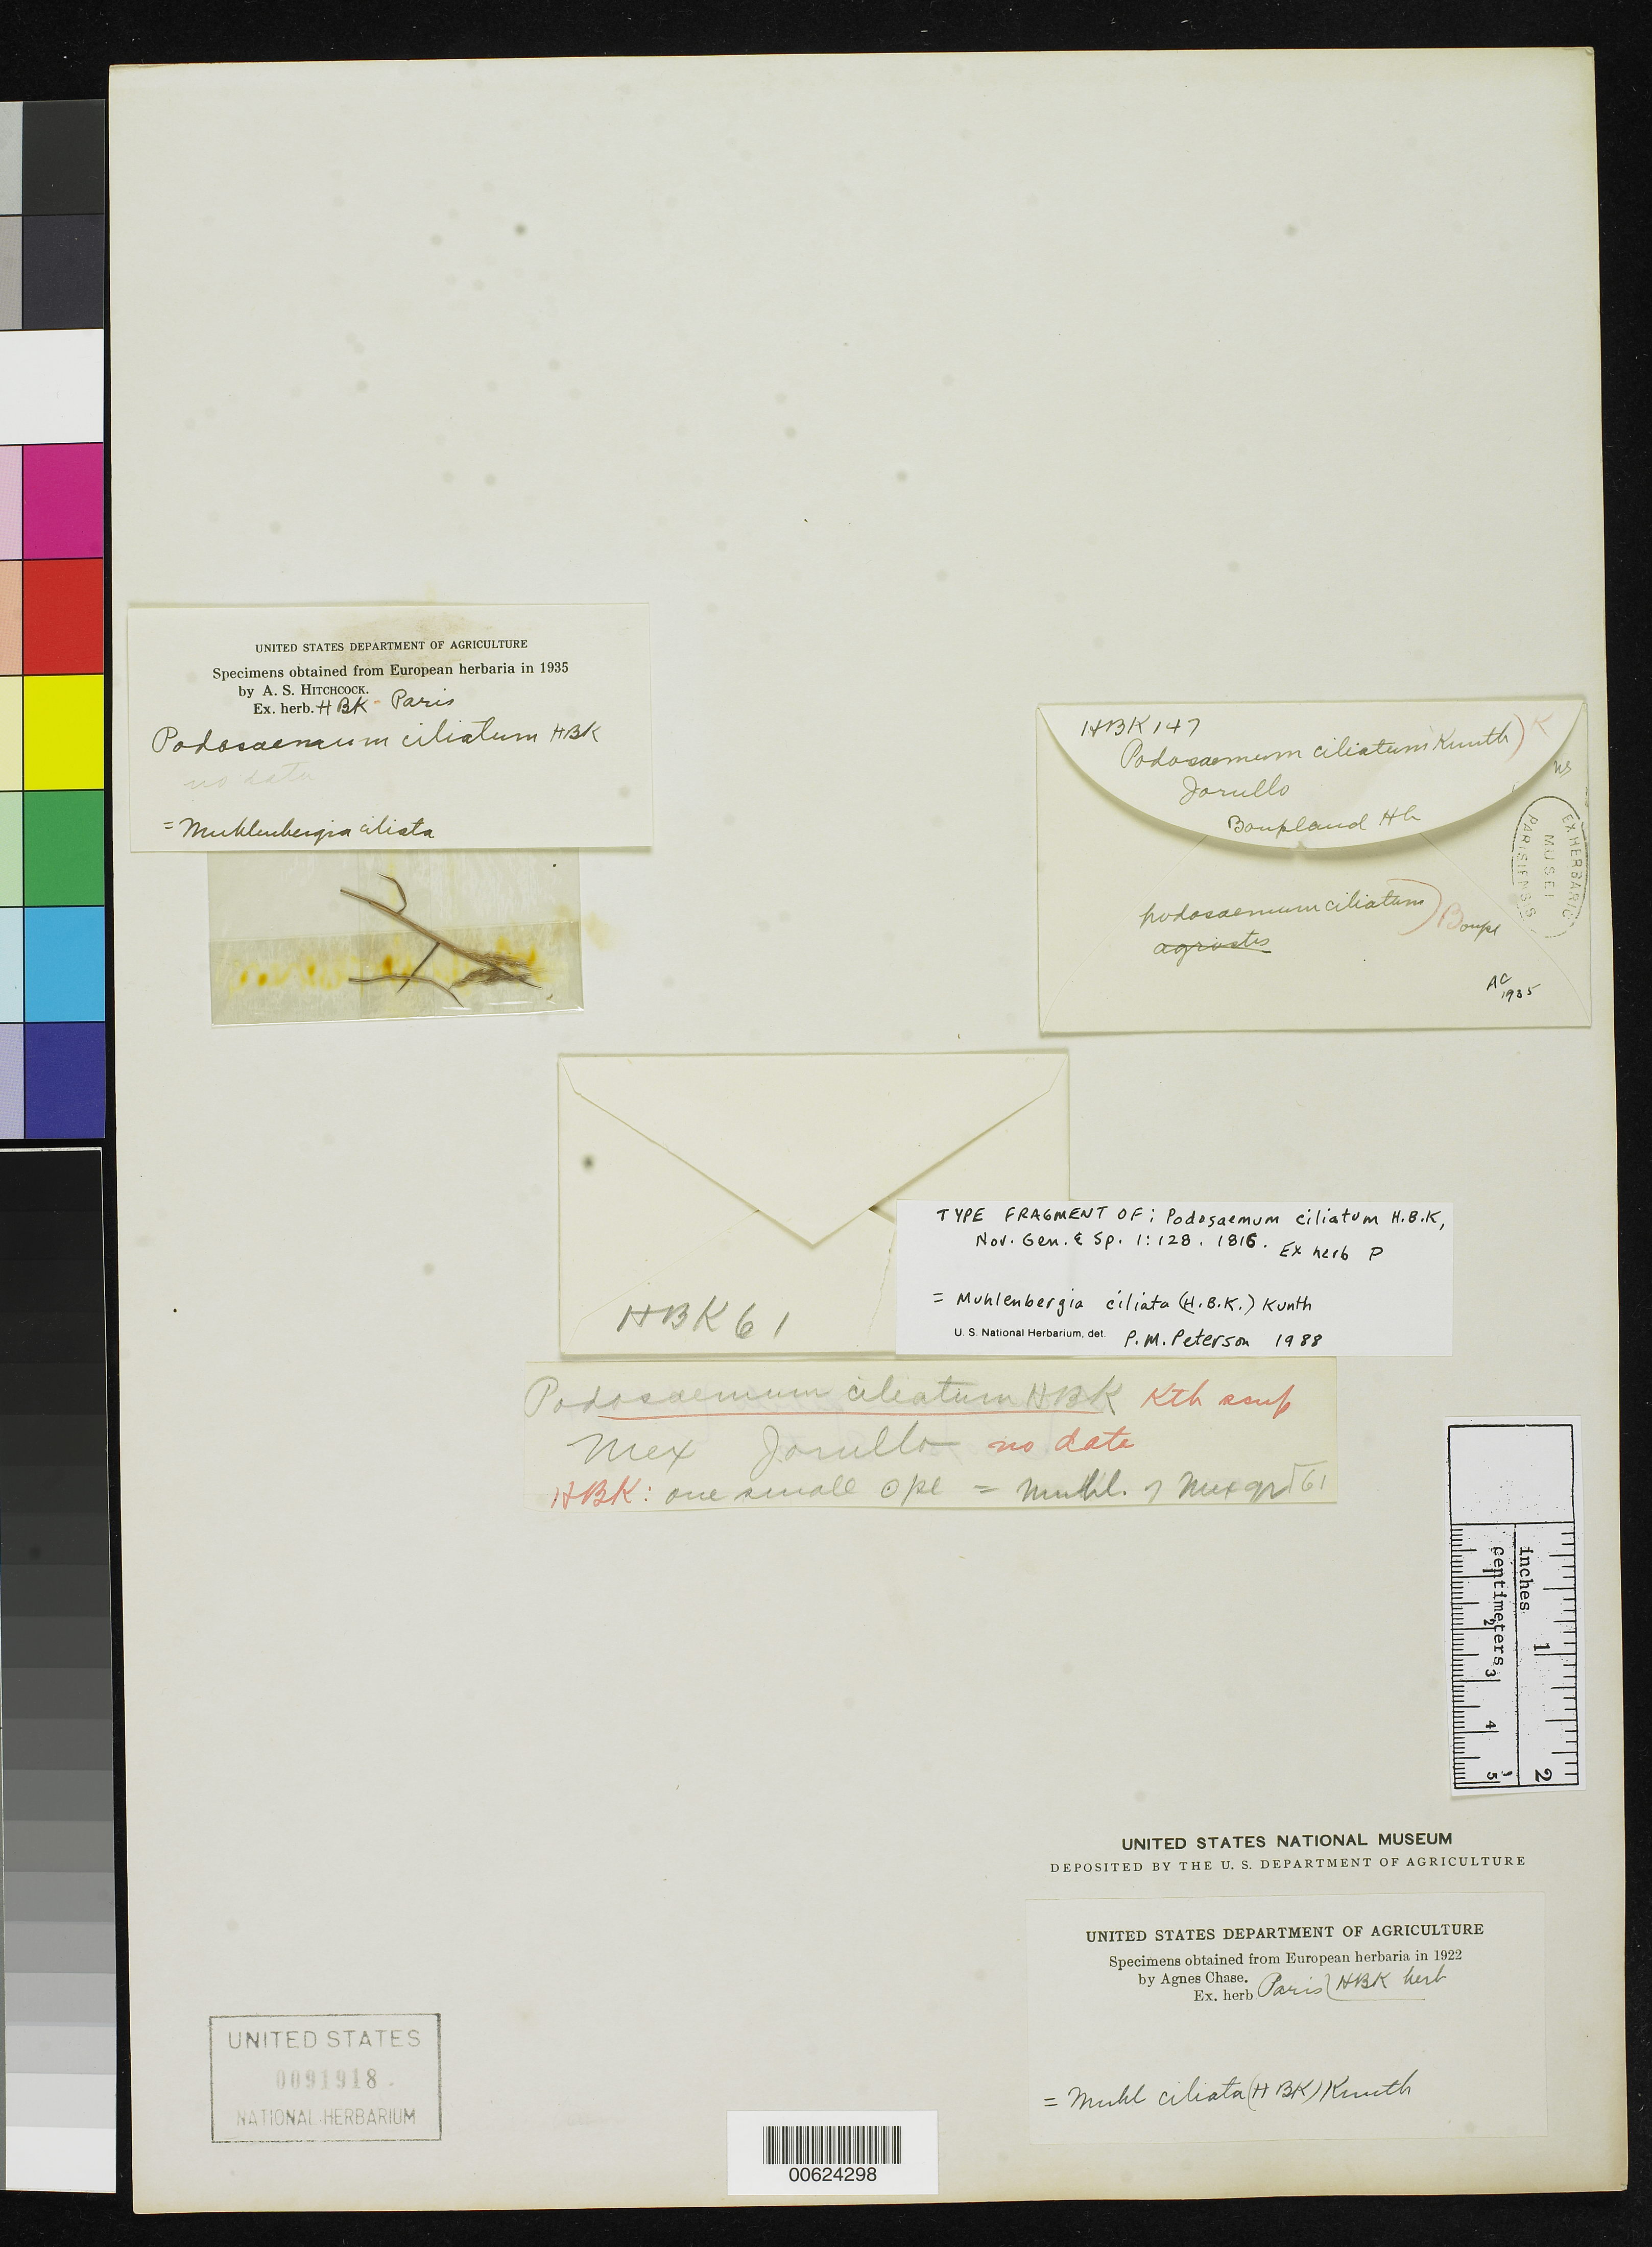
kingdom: Plantae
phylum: Tracheophyta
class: Liliopsida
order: Poales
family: Poaceae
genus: Podosemum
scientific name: Podosemum ciliatum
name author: Kunth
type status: Type Fragment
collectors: -. Jorullo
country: Mexico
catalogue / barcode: US 91918